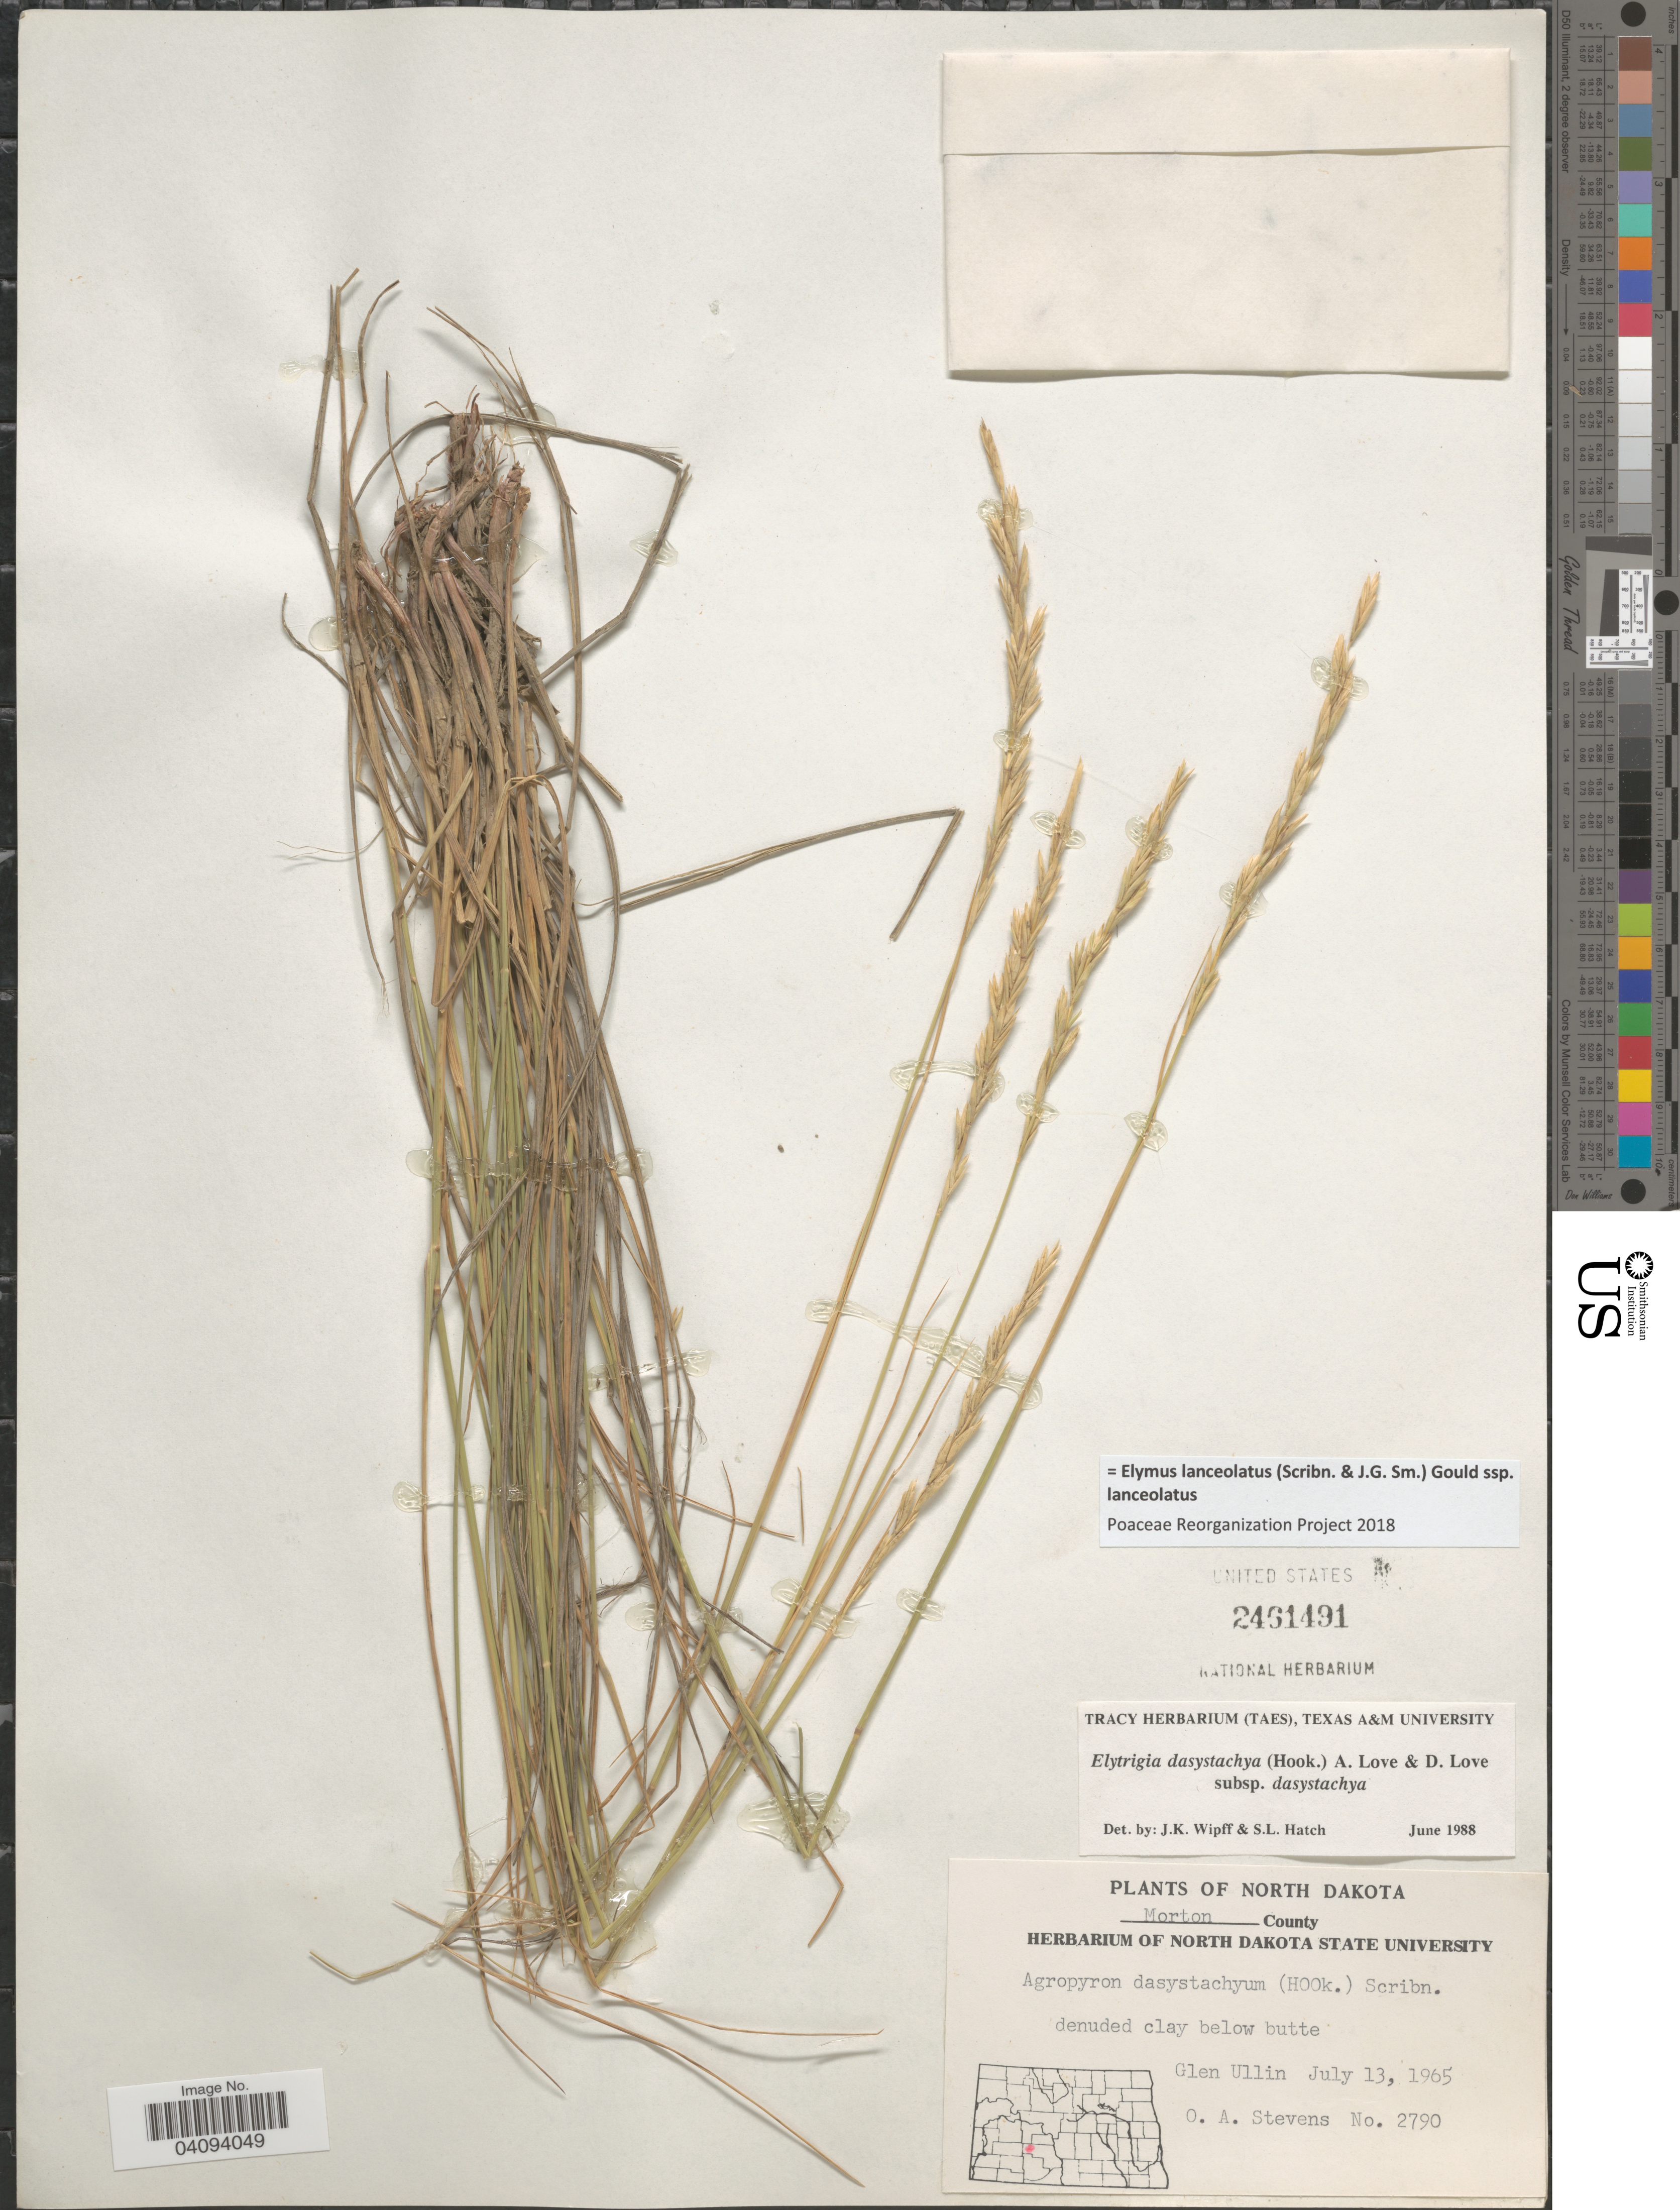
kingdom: Plantae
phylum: Tracheophyta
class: Liliopsida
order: Poales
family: Poaceae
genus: Elymus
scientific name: Elymus lanceolatus subsp. lanceolatus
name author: (Scribn. & J.G. Sm.) Gould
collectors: O. A. Stevens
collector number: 2790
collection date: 1965-07-13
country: United States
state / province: North Dakota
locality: Morton County. Glen Ullin.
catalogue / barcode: US 2461491